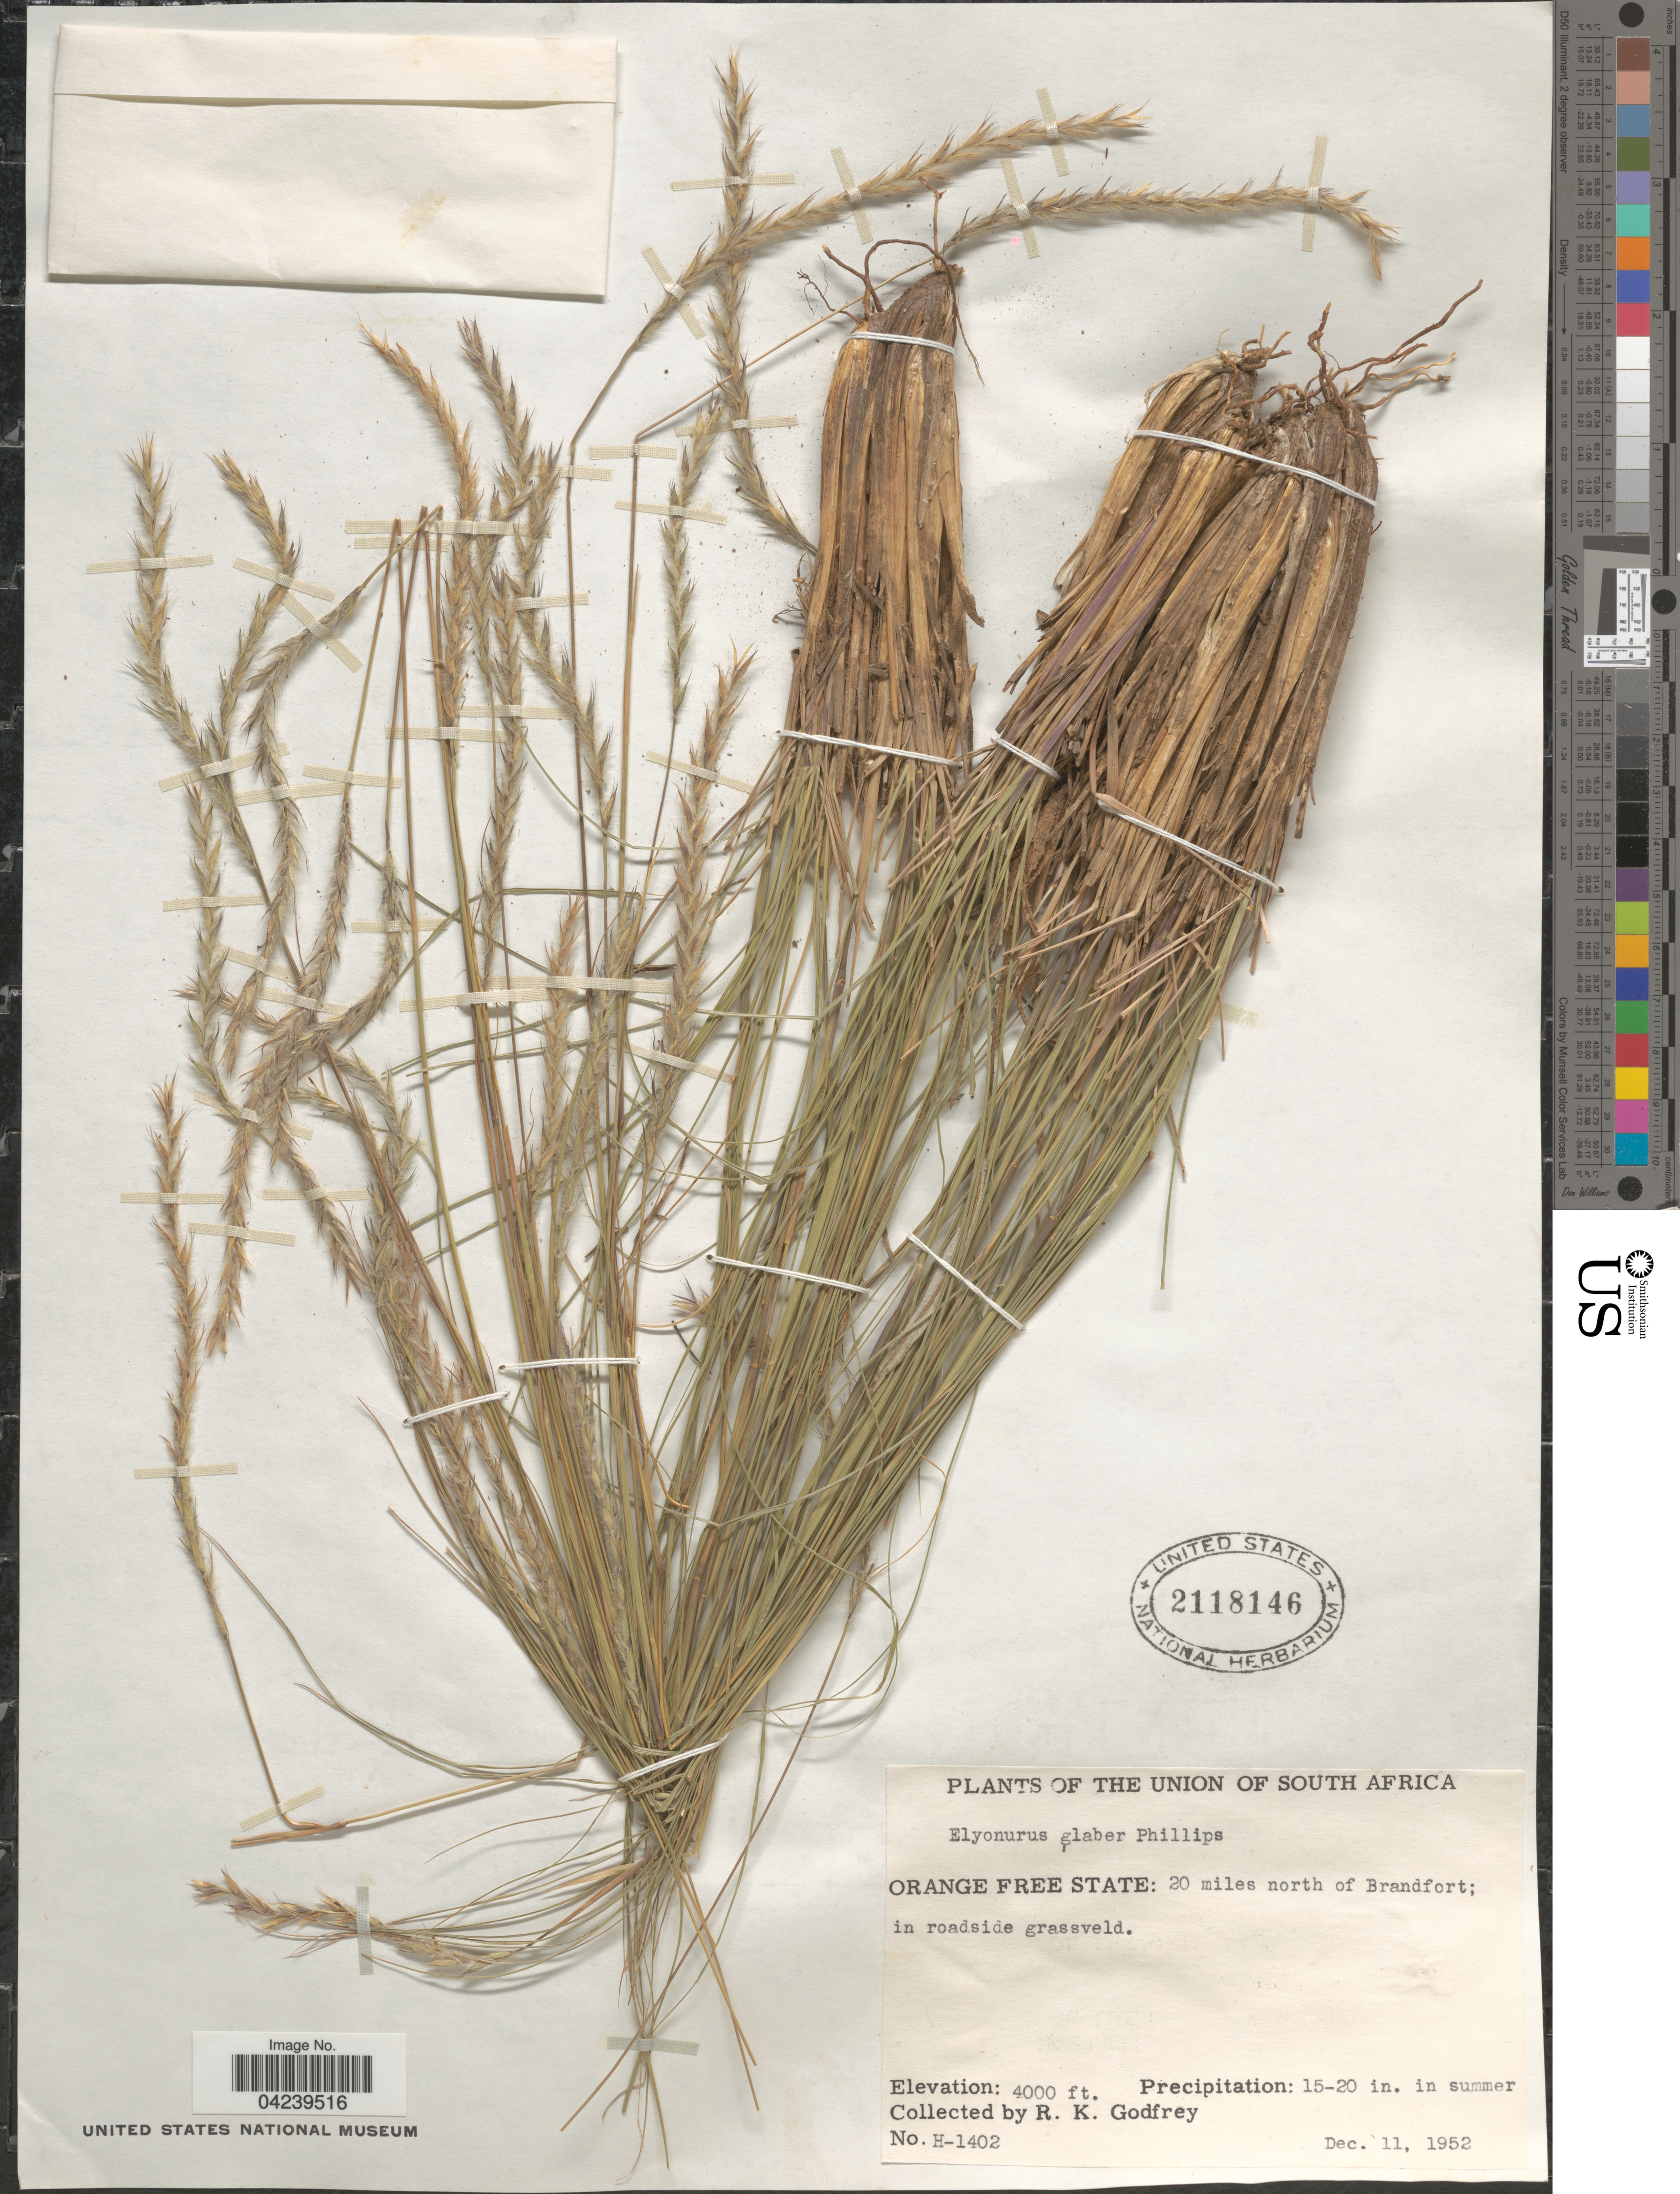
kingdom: Plantae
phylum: Tracheophyta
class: Liliopsida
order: Poales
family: Poaceae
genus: Elionurus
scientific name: Elionurus muticus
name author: (Spreng.) Kuntze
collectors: R. K. Godfrey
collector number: H-1402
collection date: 1952-12-11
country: South Africa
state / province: Free State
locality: Orange Free State: 20 miles north of Brandfort; in roadside grassveld.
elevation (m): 1219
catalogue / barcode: US 2118146